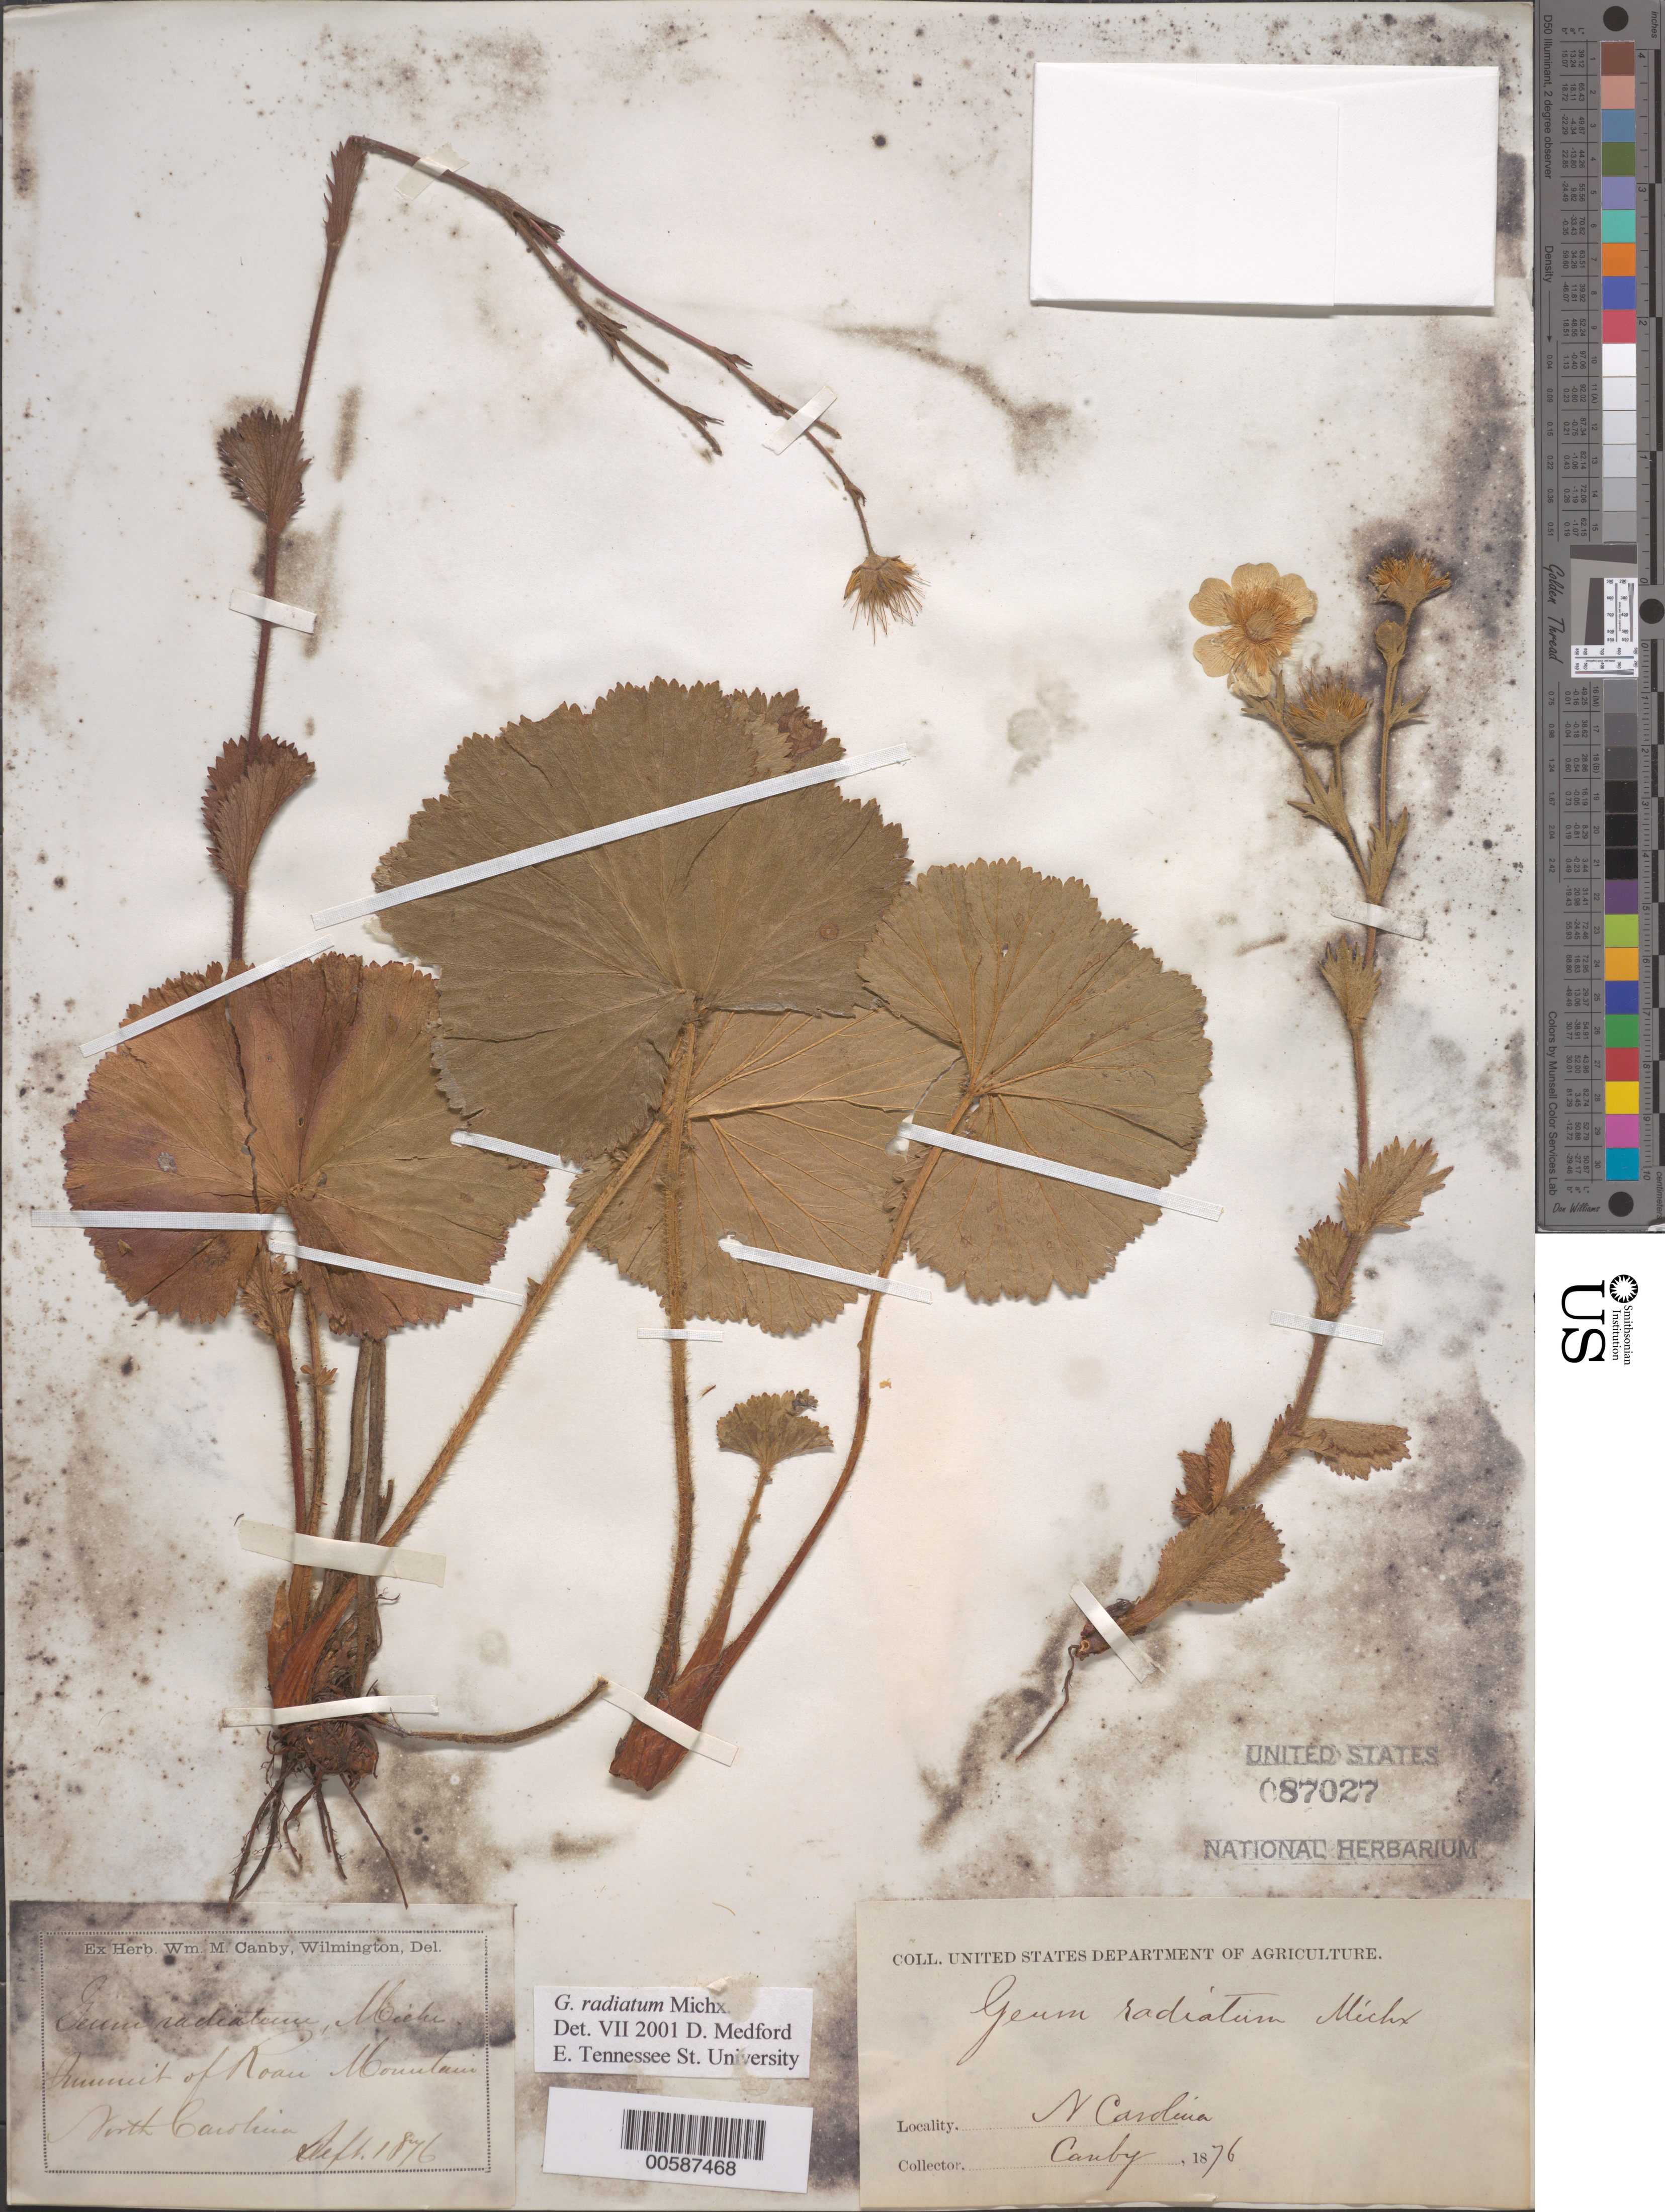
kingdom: Plantae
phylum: Tracheophyta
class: Magnoliopsida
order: Rosales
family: Rosaceae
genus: Geum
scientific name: Geum radiatum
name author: Michx.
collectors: W. M. Canby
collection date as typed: Sep 1876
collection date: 1876-09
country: United States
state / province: North Carolina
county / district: Mitchell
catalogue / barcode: US 87027